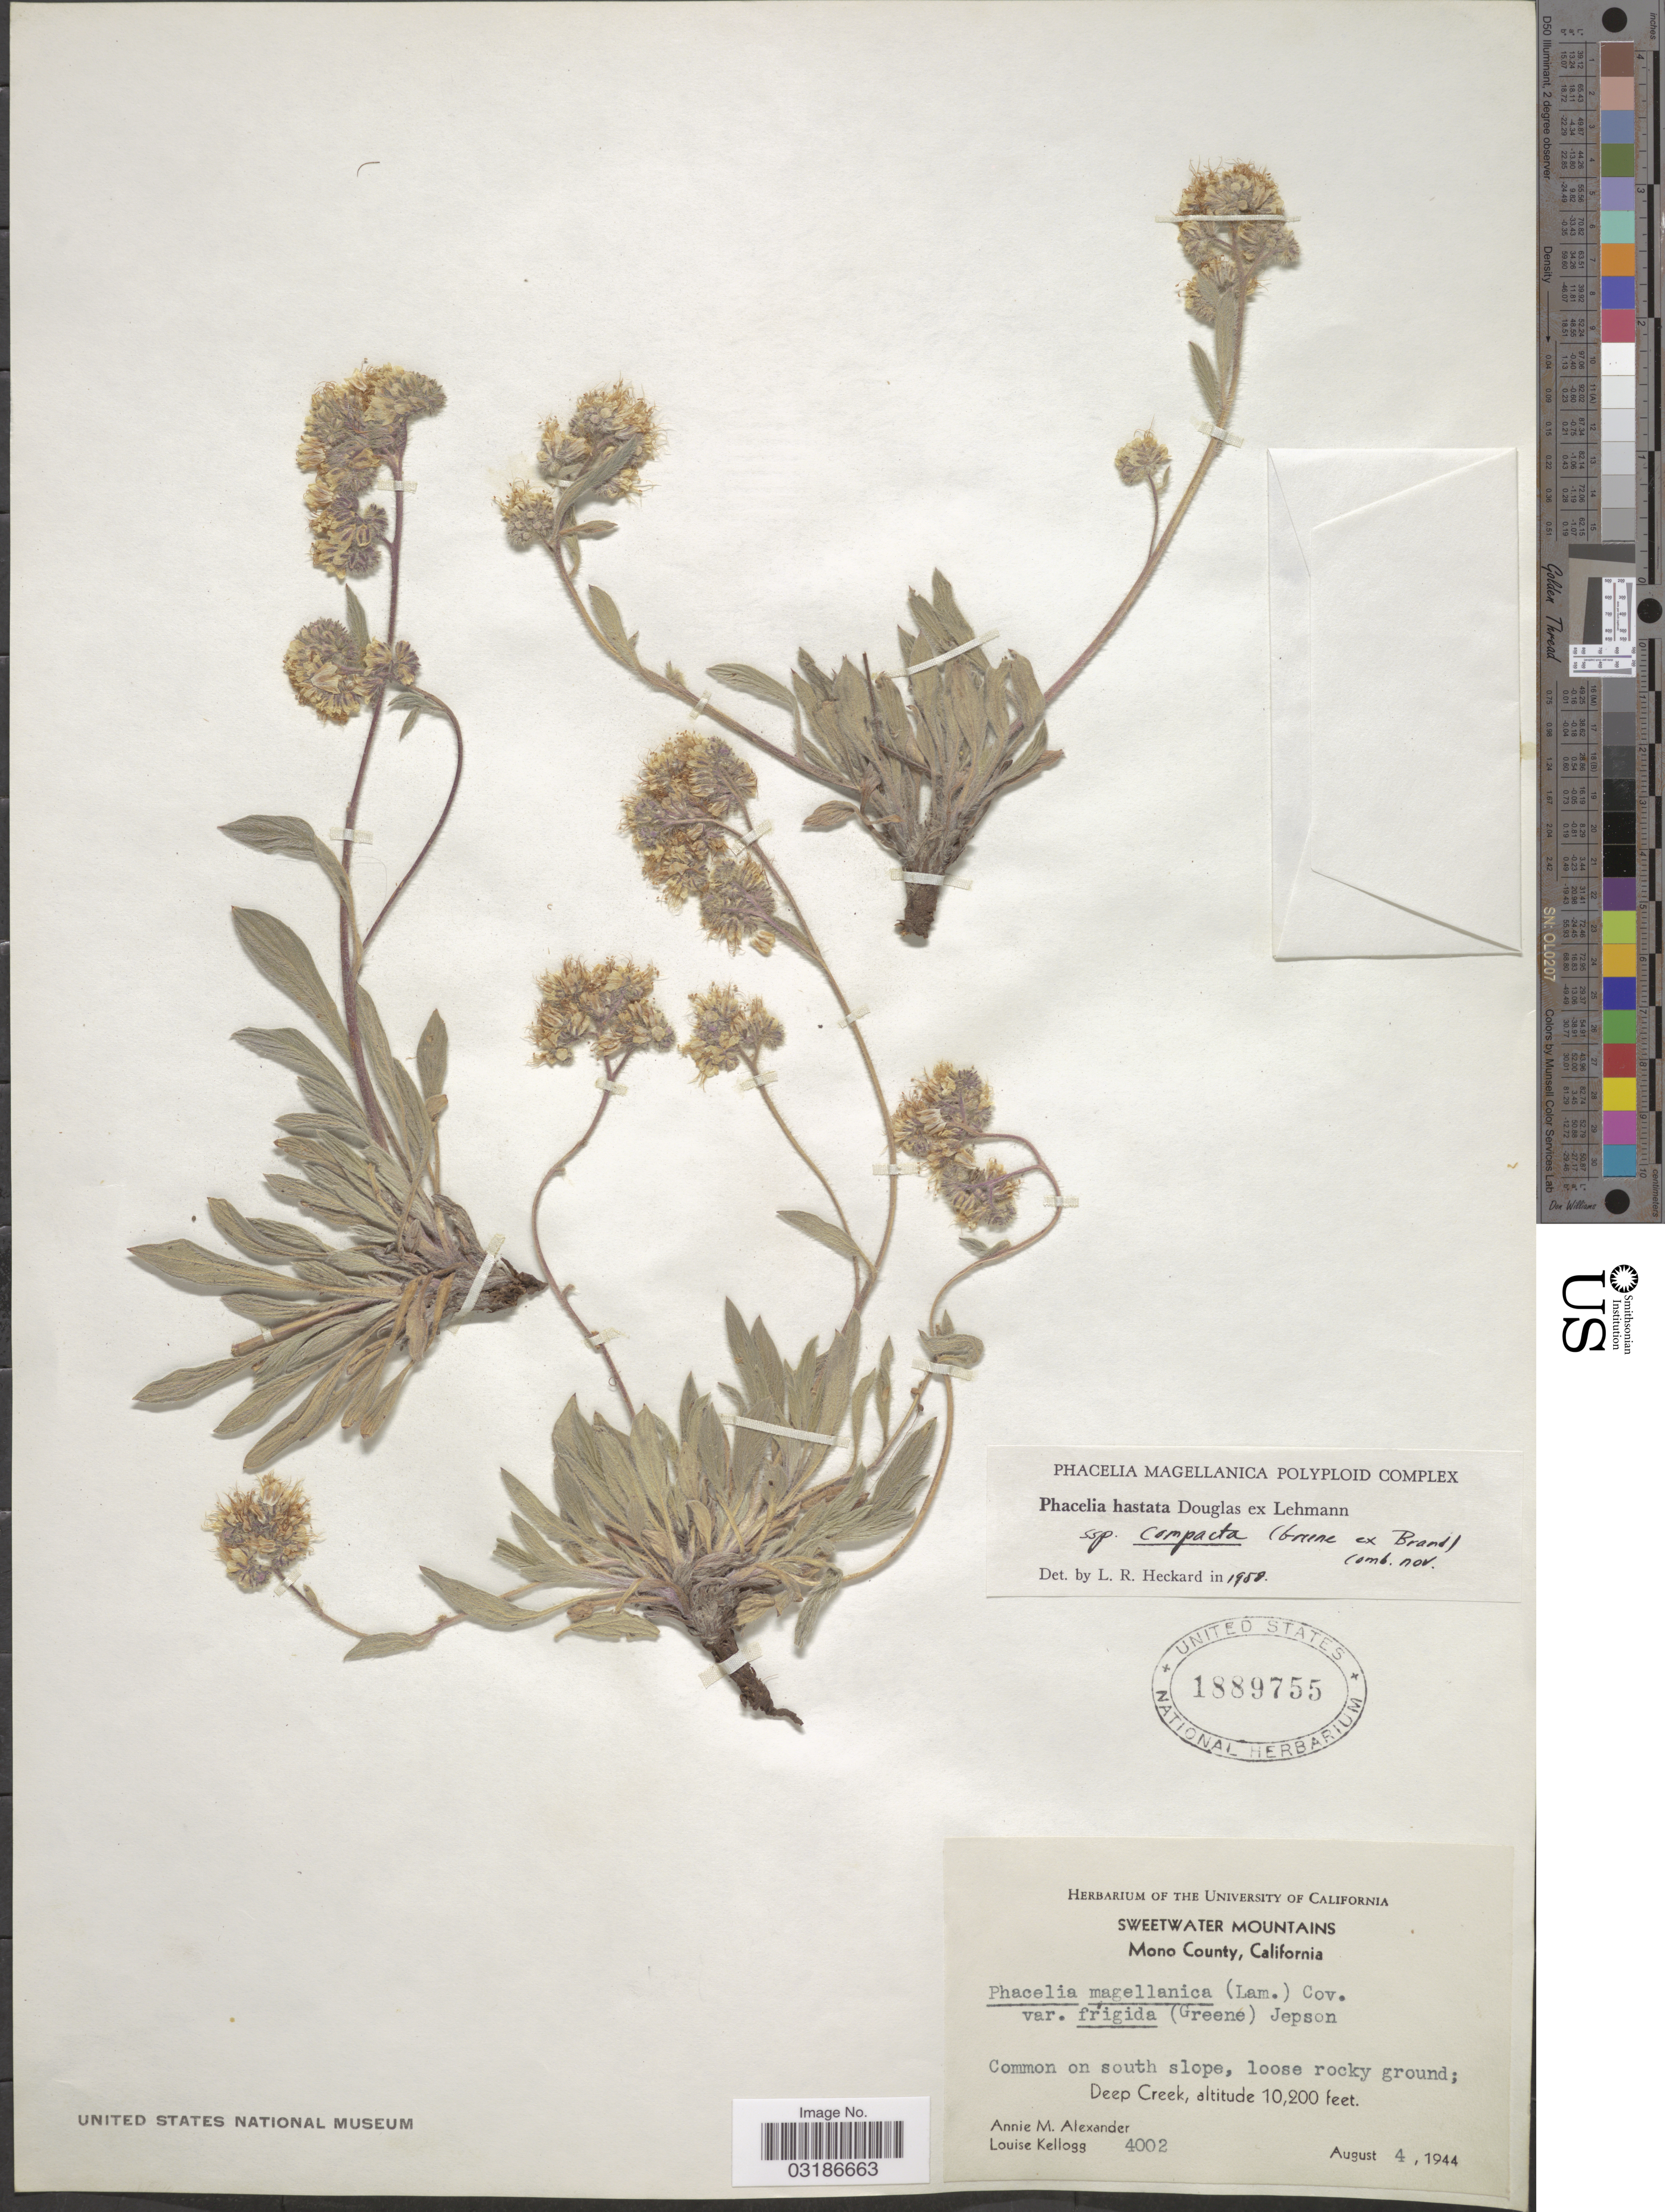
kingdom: Plantae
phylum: Tracheophyta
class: Magnoliopsida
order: Boraginales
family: Hydrophyllaceae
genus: Phacelia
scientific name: Phacelia hastata subsp. compacta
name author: (Brand) Heckard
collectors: A. M. Alexander & L. Kellogg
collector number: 4002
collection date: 1944-08-04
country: United States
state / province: California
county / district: Mono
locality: Sweetwater Mountains, Mono County, Common on south slope, loose rocky ground, Deep Creek.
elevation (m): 3109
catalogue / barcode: US 1889755